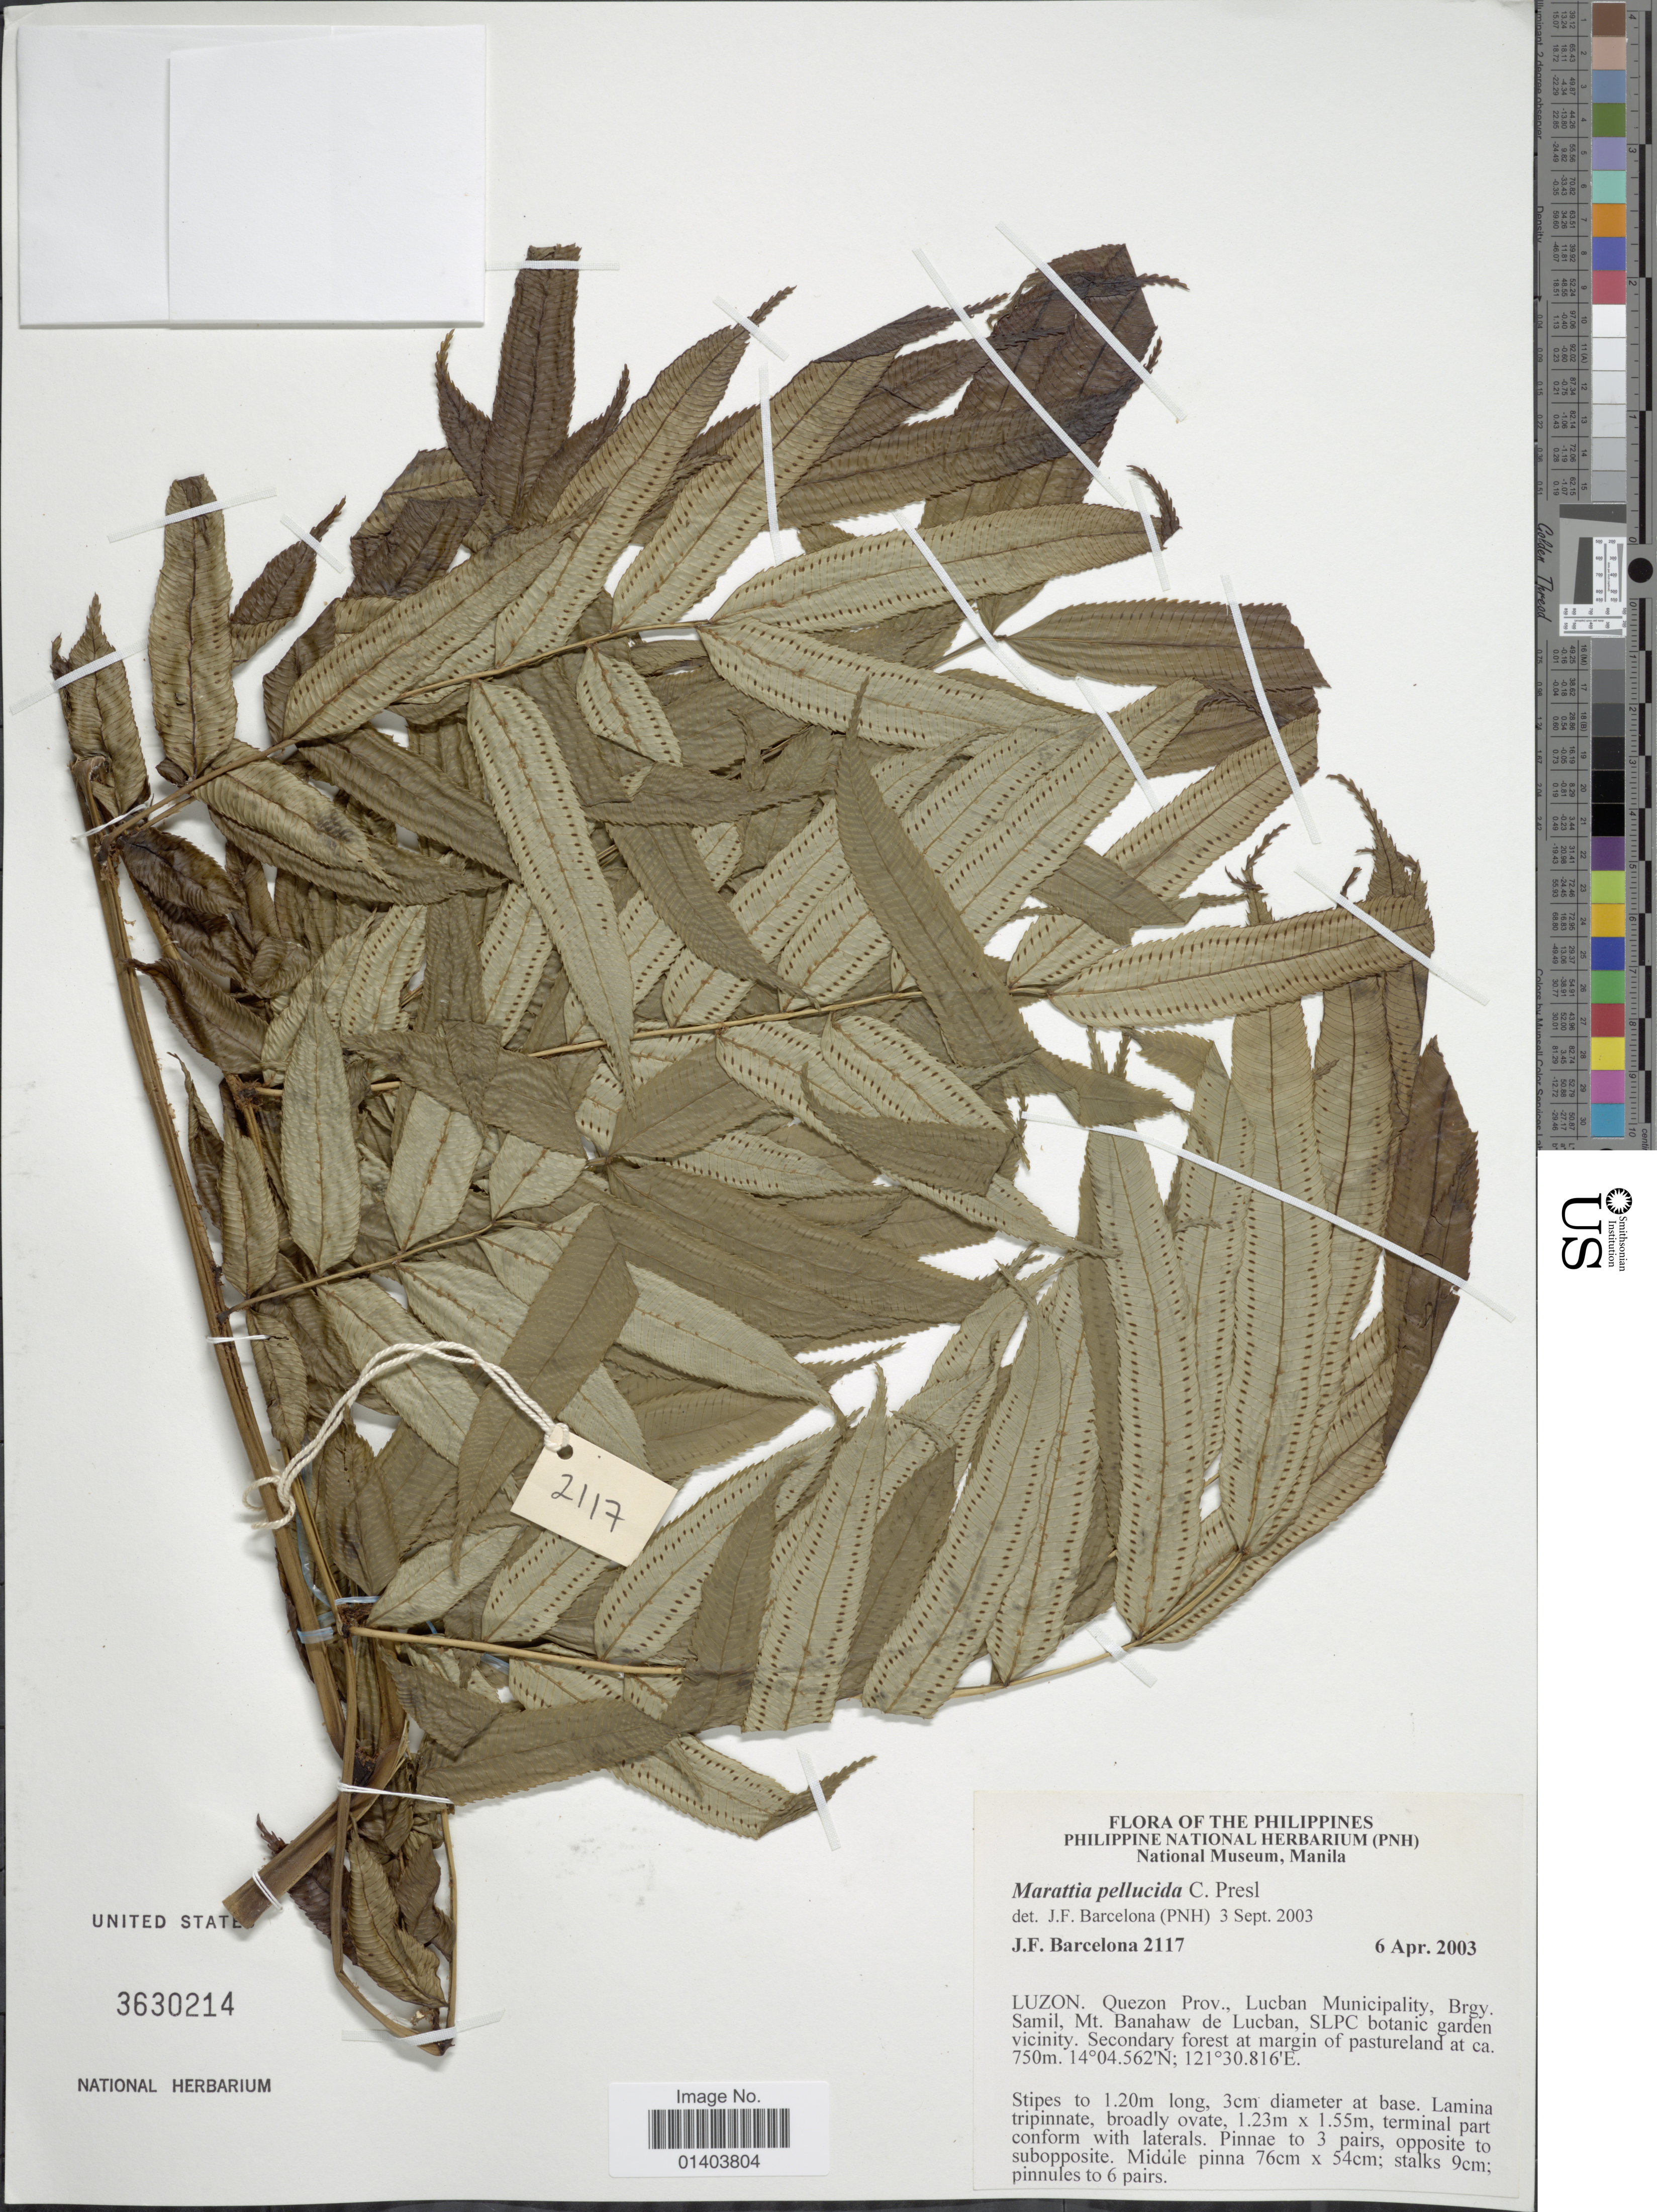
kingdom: Plantae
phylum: Tracheophyta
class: Polypodiopsida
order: Marattiales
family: Marattiaceae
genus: Ptisana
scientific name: Ptisana pellucida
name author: (C. Presl) Murdock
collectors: J. F. Barcelona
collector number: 2117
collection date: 2003-04-06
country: Philippines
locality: Luzon, Quezon Prov., Lucban Municipality, Brgy. Samil, Mt Banahaw de Lucban, SLPC botanic garden vicinity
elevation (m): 750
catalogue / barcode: US 3630214